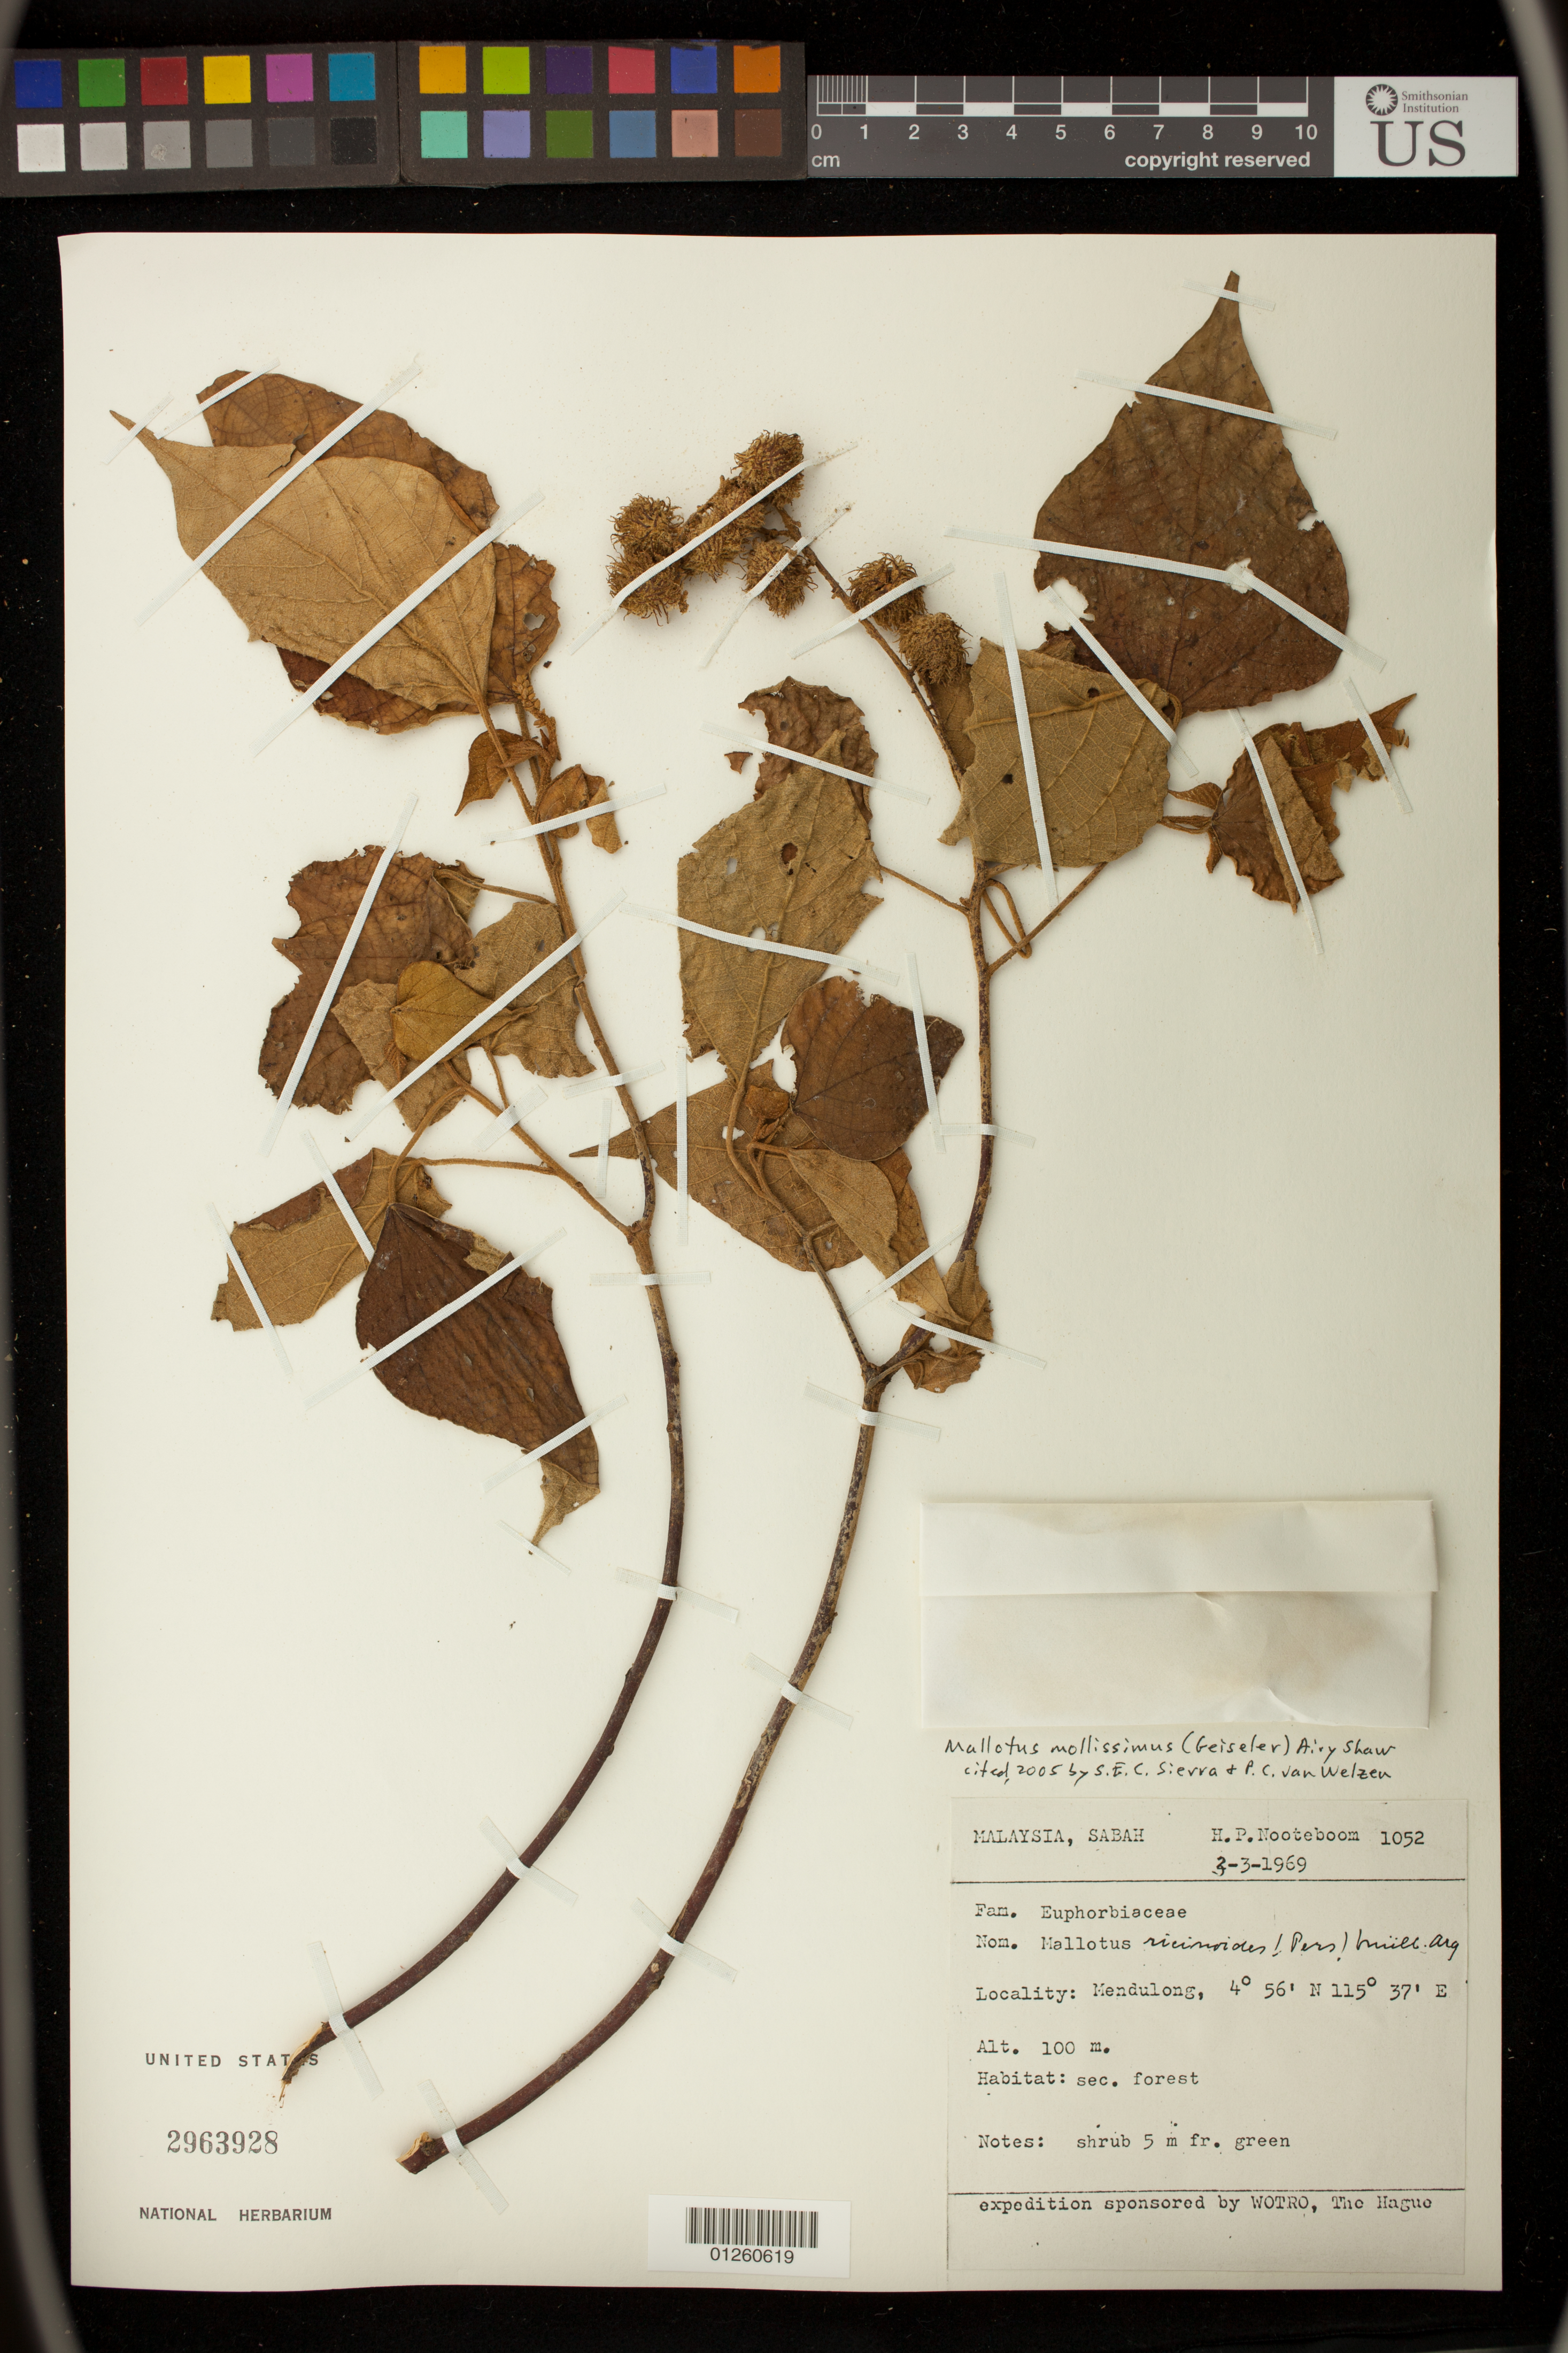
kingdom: Plantae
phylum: Tracheophyta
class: Magnoliopsida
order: Malpighiales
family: Euphorbiaceae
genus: Mallotus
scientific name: Mallotus mollissimus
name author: (Geiseler) Airy Shaw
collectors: H. P. Nooteboom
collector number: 1052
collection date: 1969-03-03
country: Malaysia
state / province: Sabah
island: Borneo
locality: Mendulong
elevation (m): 100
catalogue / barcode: US 2963928